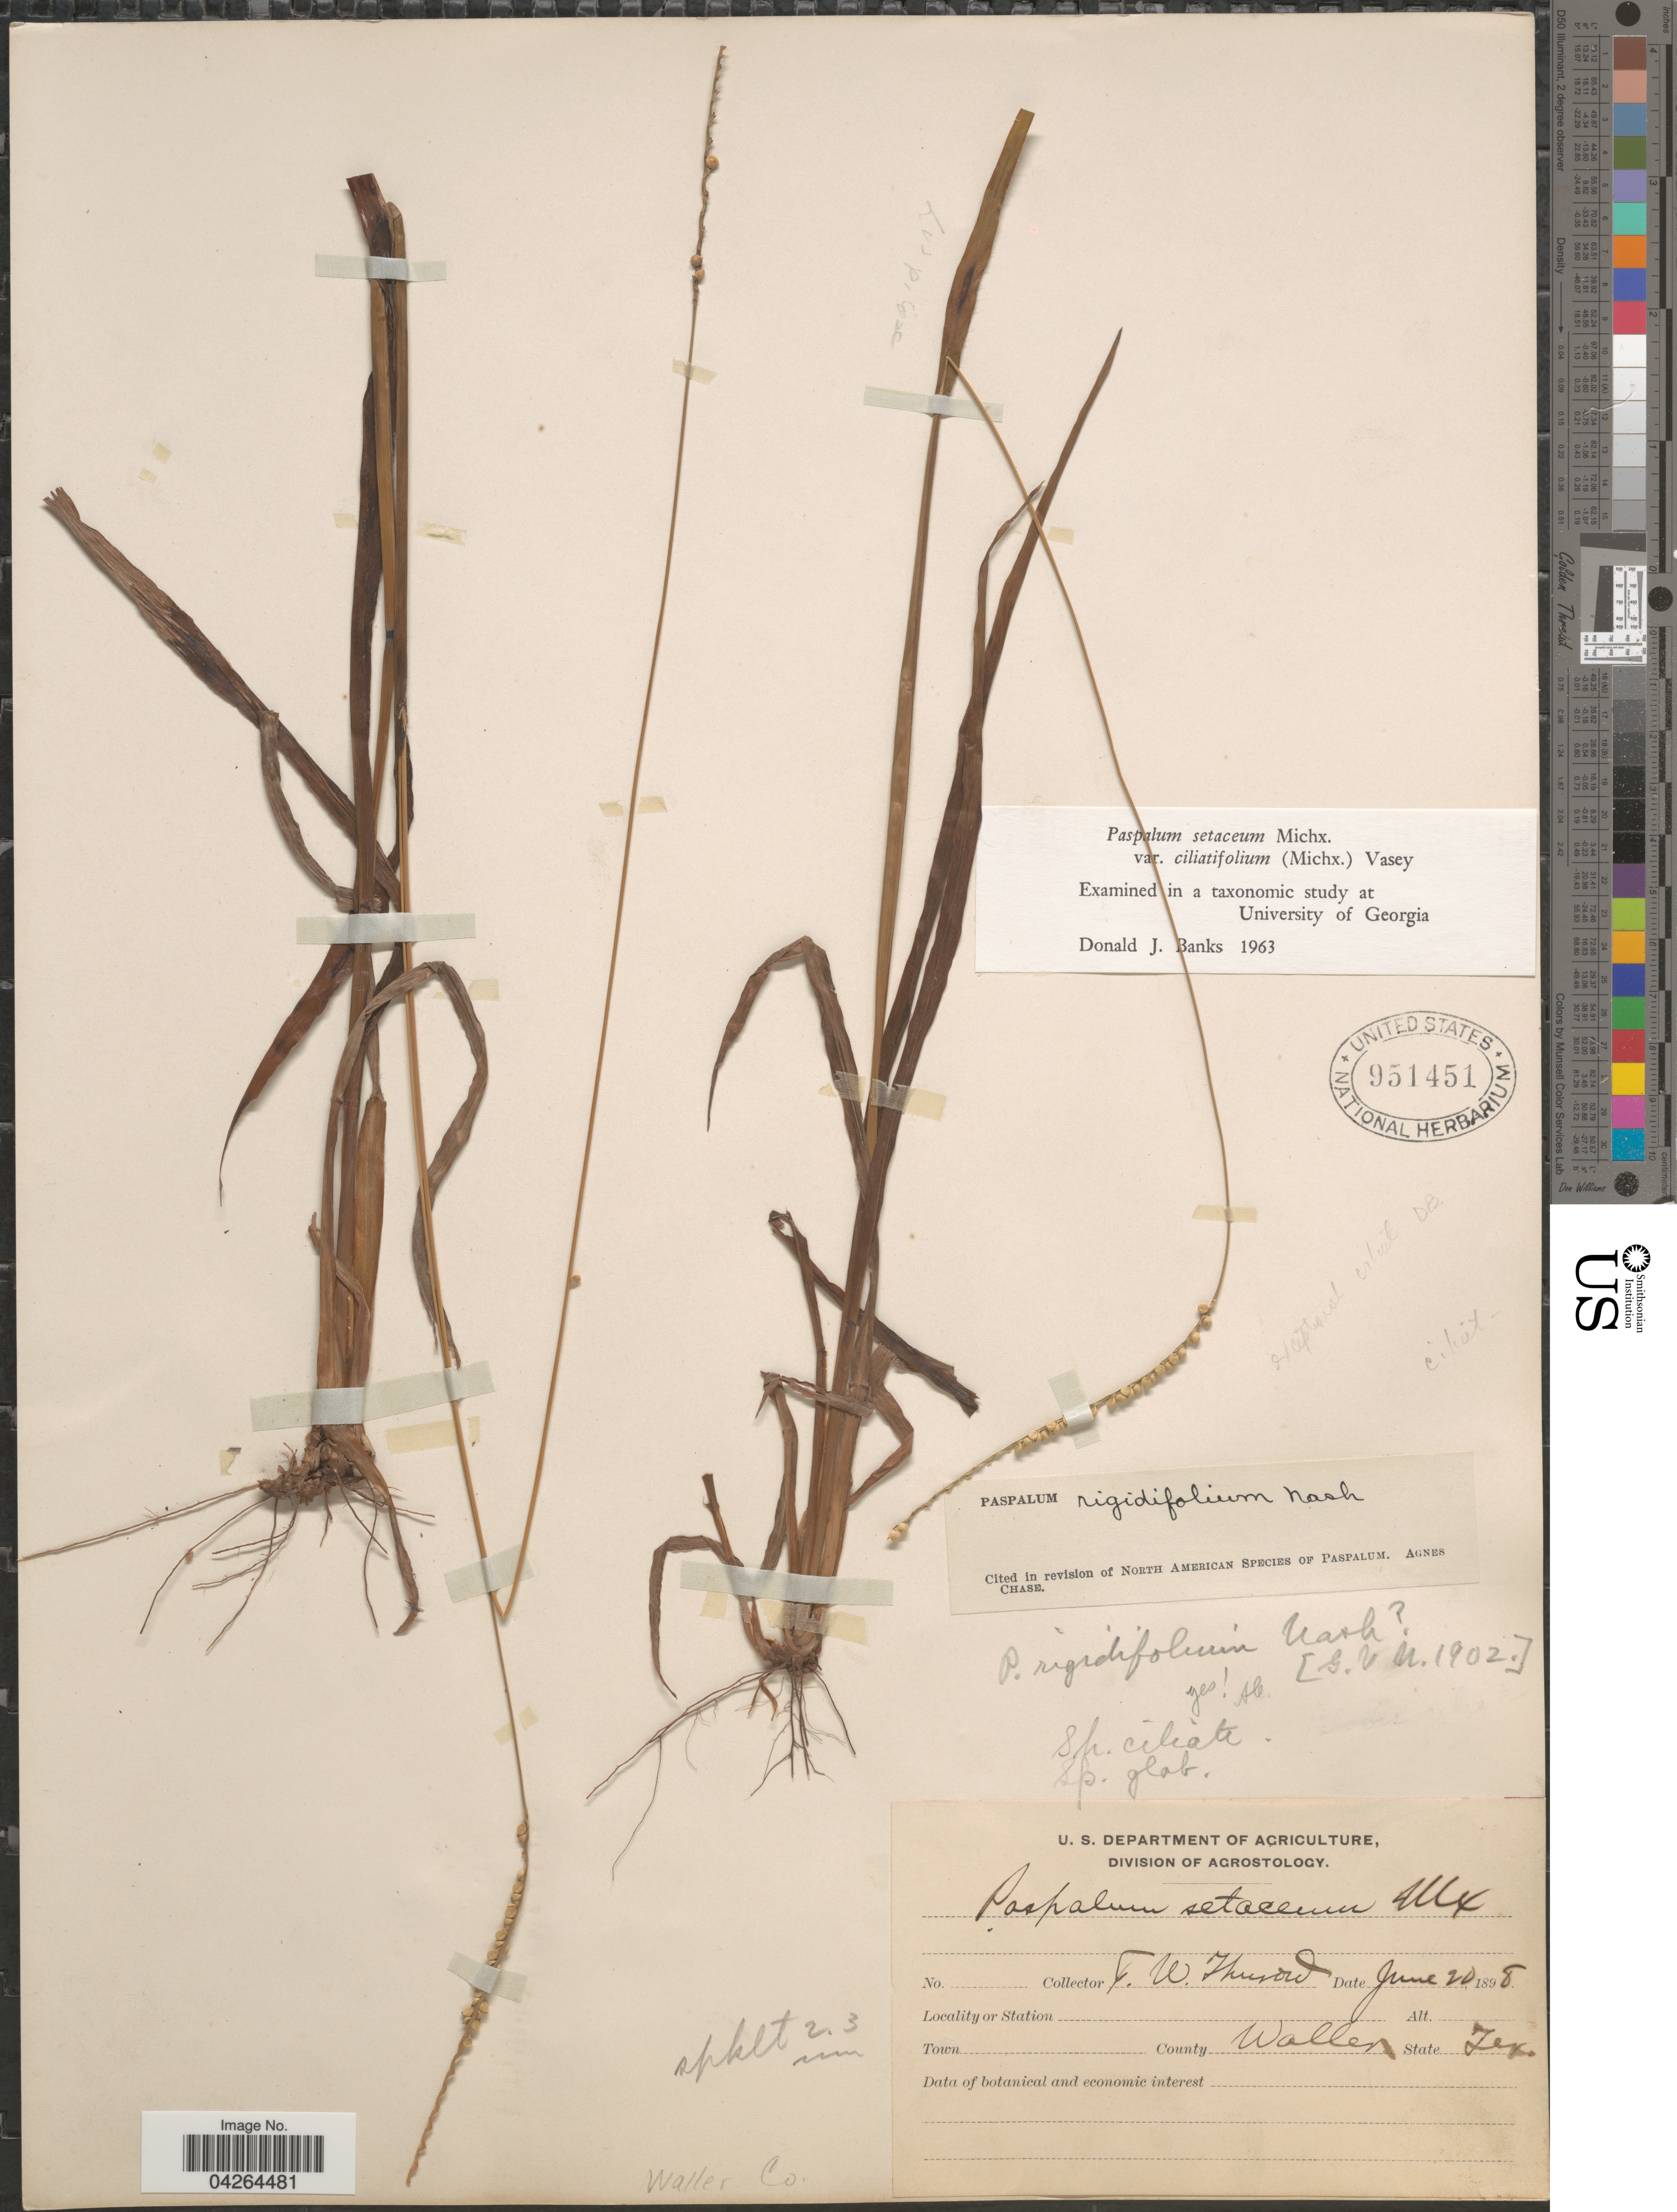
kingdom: Plantae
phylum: Tracheophyta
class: Liliopsida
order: Poales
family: Poaceae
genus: Paspalum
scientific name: Paspalum setaceum var. rigidifolium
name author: (Nash) D.J. Banks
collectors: F. W. Thurow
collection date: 1898-06-20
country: United States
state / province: Texas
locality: County Waller.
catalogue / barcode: US 951451